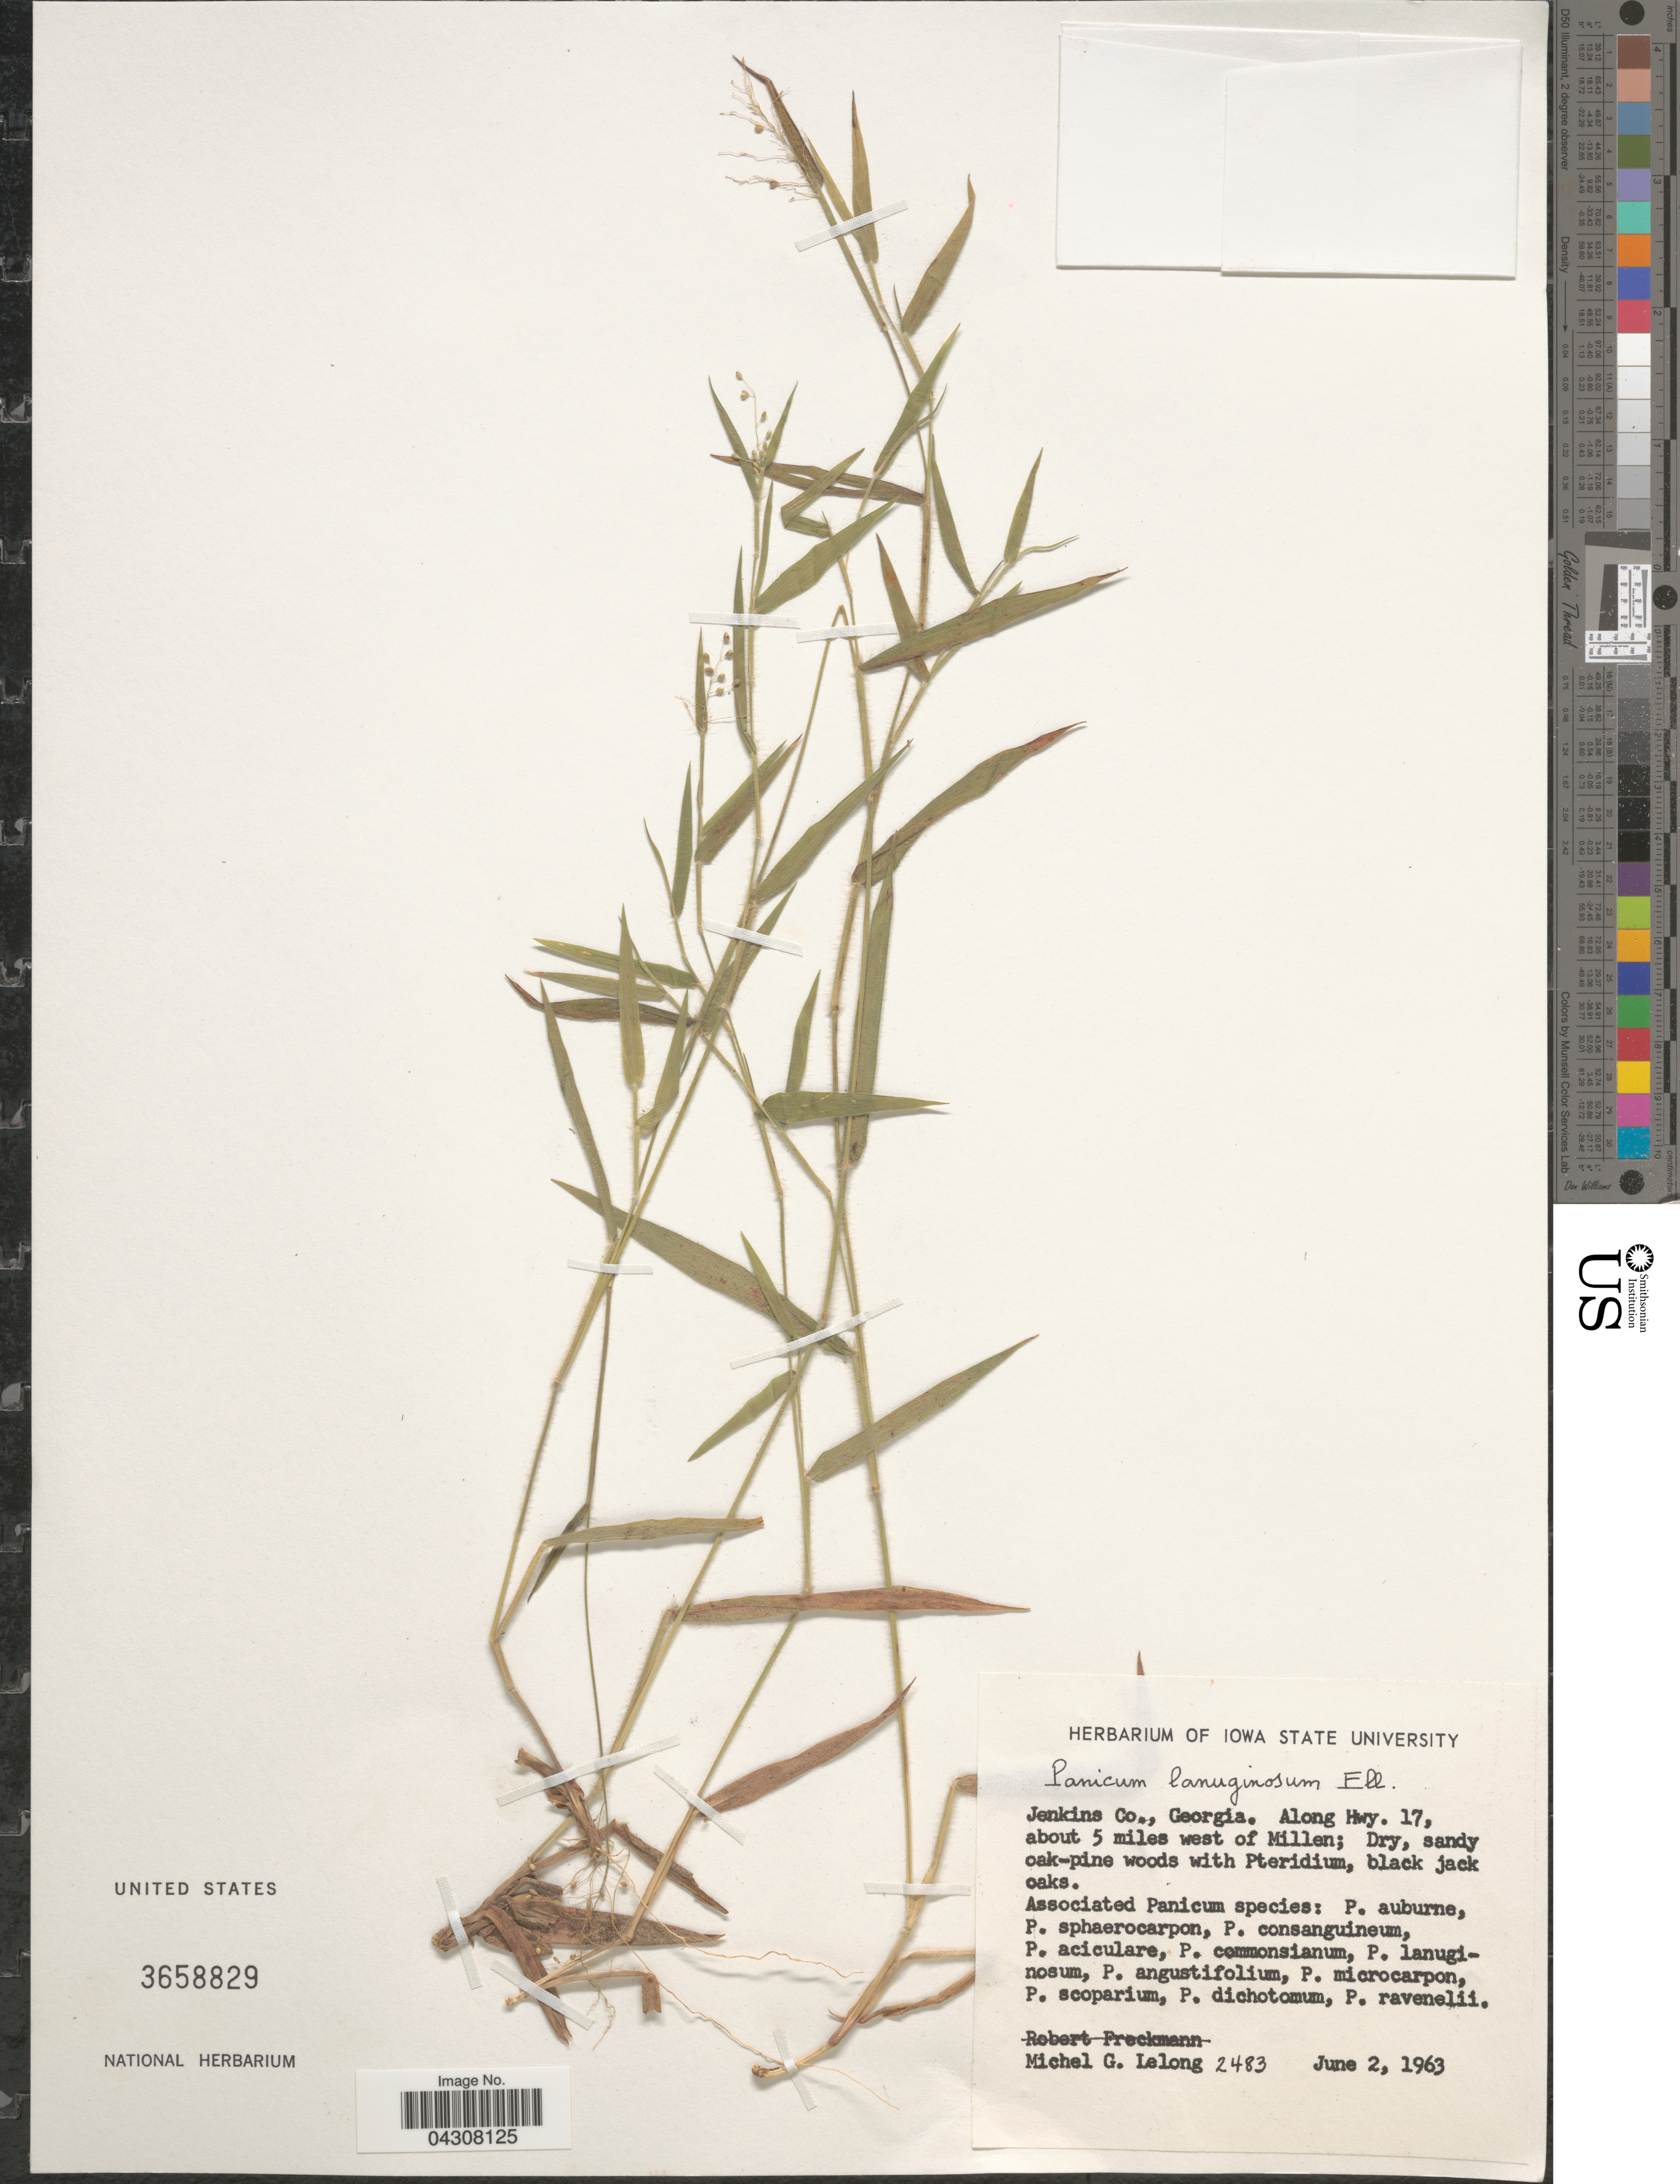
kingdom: Plantae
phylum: Tracheophyta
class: Liliopsida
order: Poales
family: Poaceae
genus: Dichanthelium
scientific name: Dichanthelium acuminatum var. acuminatum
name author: (Sw.) Gould & C.A. Clark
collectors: M. Lelong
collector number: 2483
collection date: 1963-06-02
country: United States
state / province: Georgia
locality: Jenkins Co. Along Hwy. 17, about 5 miles west of Millen.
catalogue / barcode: US 3658829